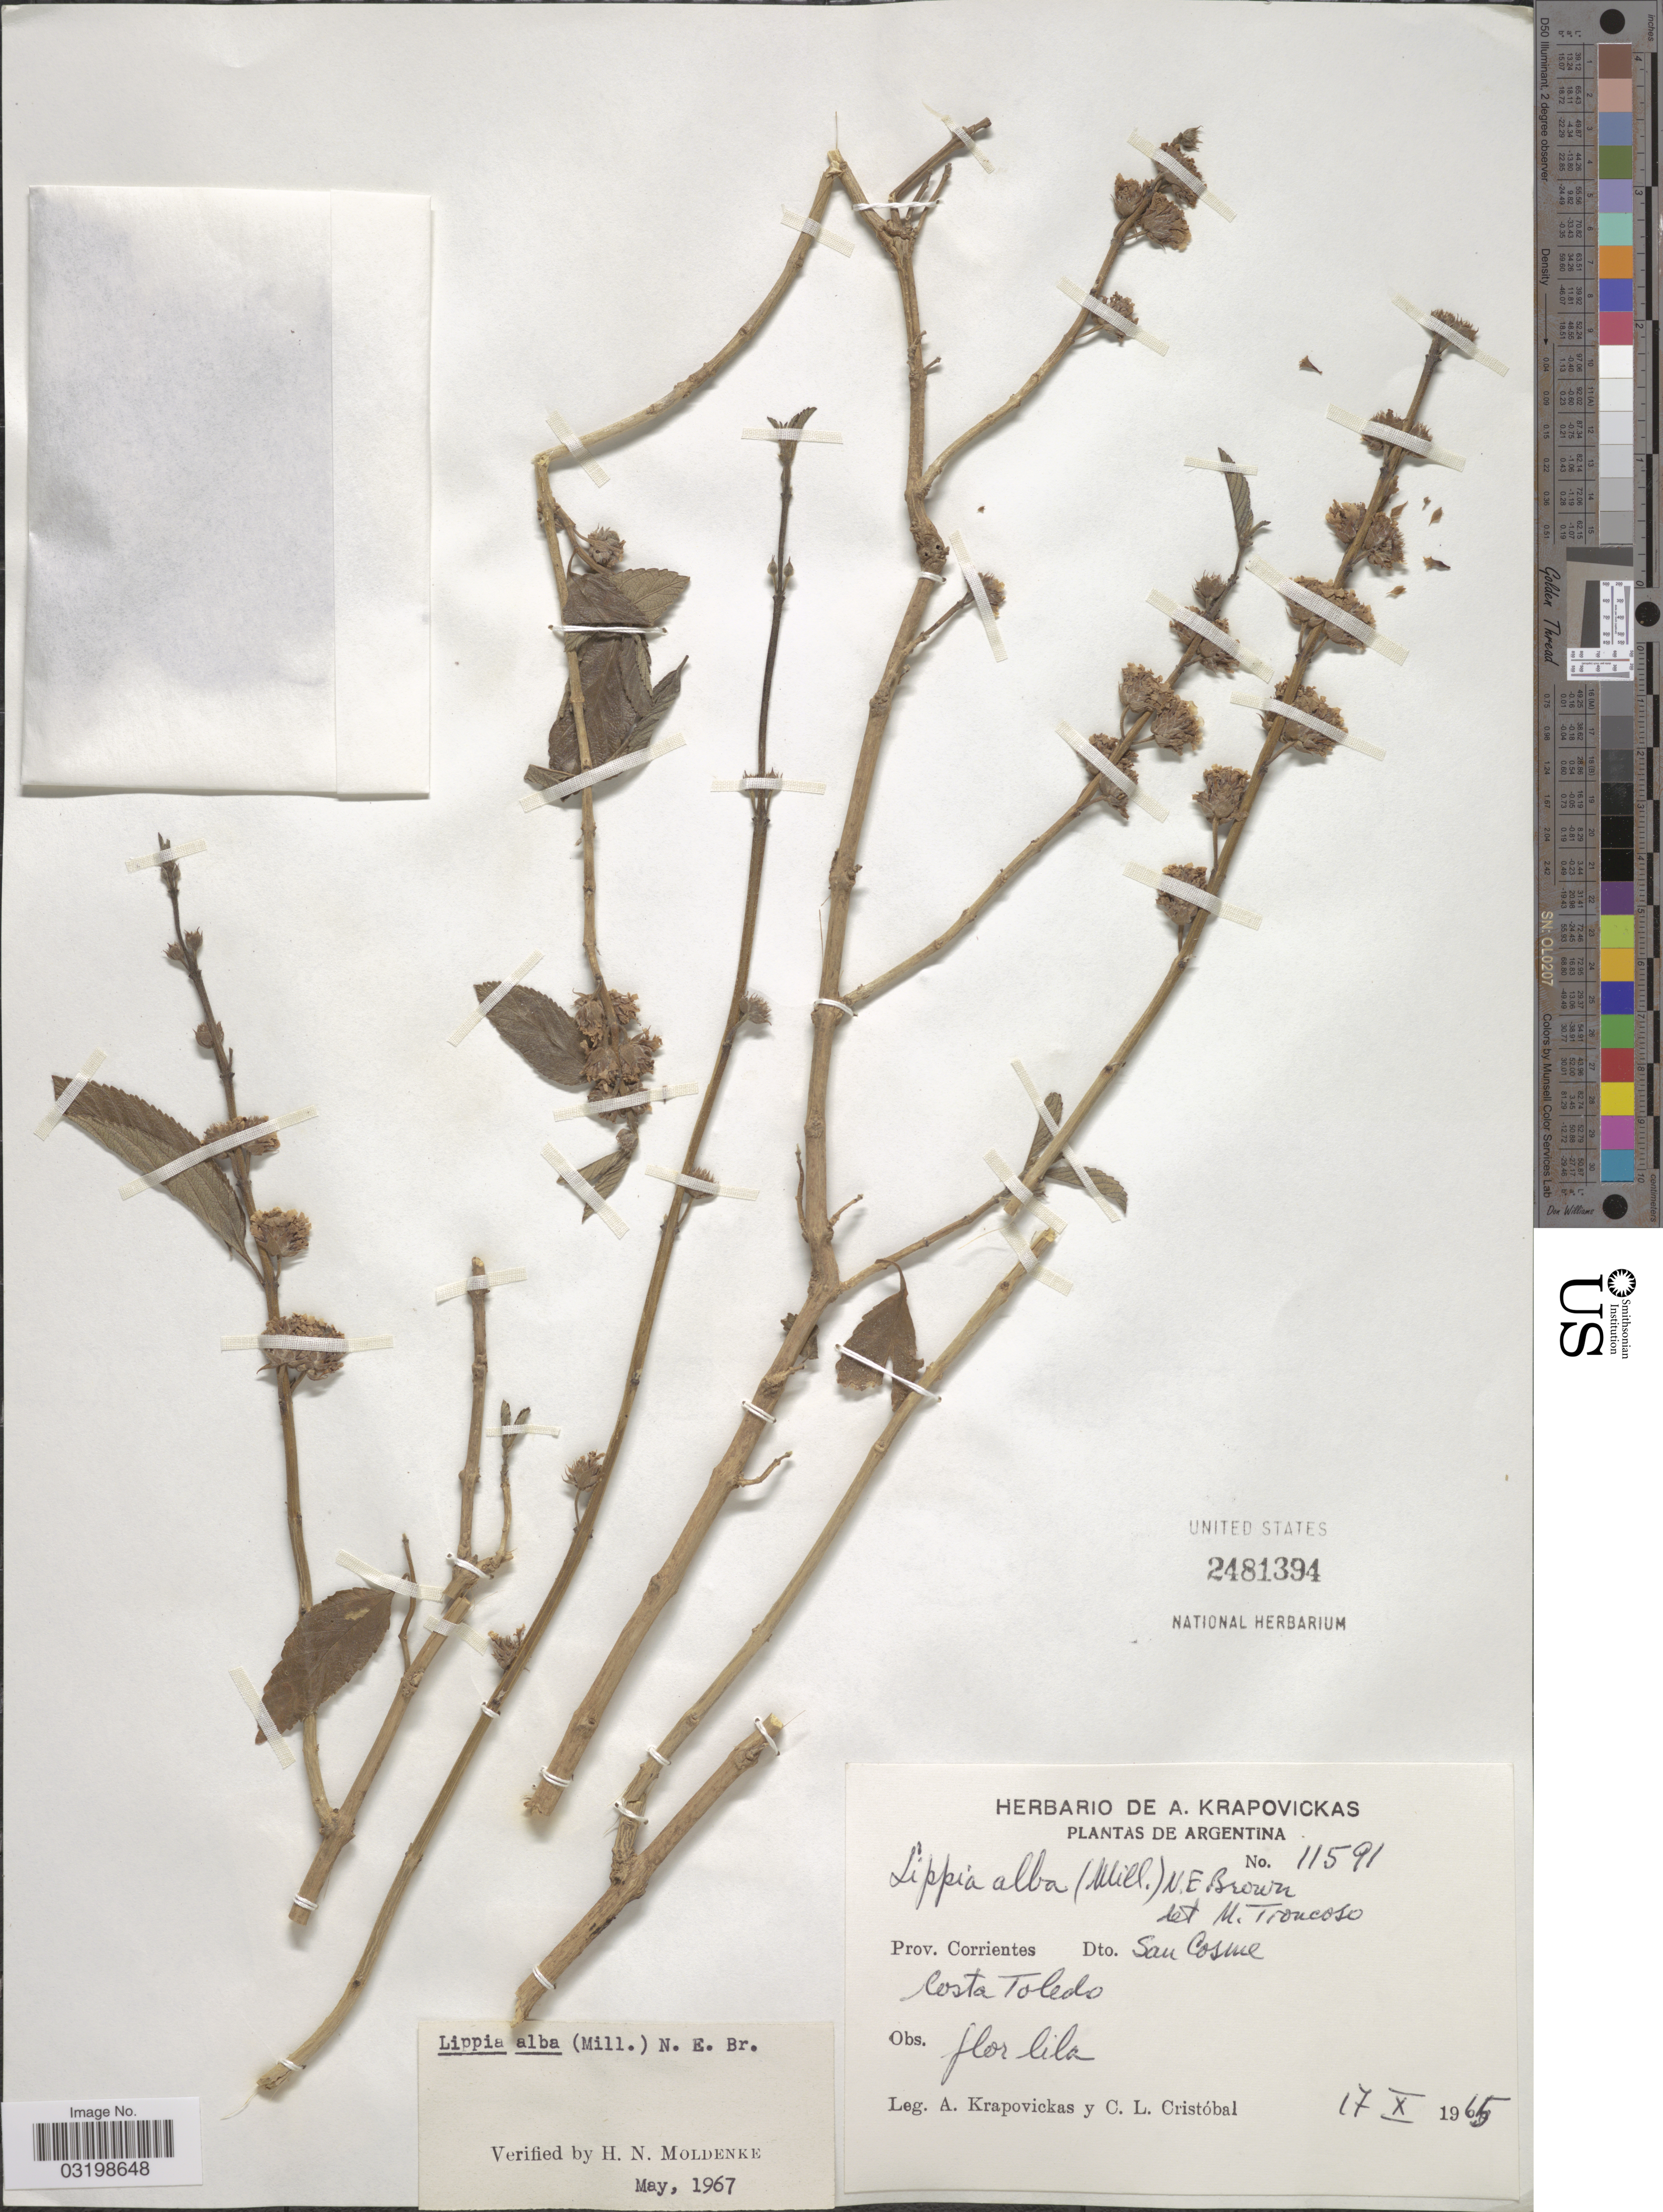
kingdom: Plantae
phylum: Tracheophyta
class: Magnoliopsida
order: Lamiales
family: Verbenaceae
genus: Lippia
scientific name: Lippia alba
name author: (Mill.) N.E. Br. ex Britton & P. Wilson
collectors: A. Krapovickas & C. L. Cristóbal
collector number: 11591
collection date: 1965-10-17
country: Argentina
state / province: Corrientes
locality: Dto. San Cosme, Costa Toledo.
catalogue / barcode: US 2481394